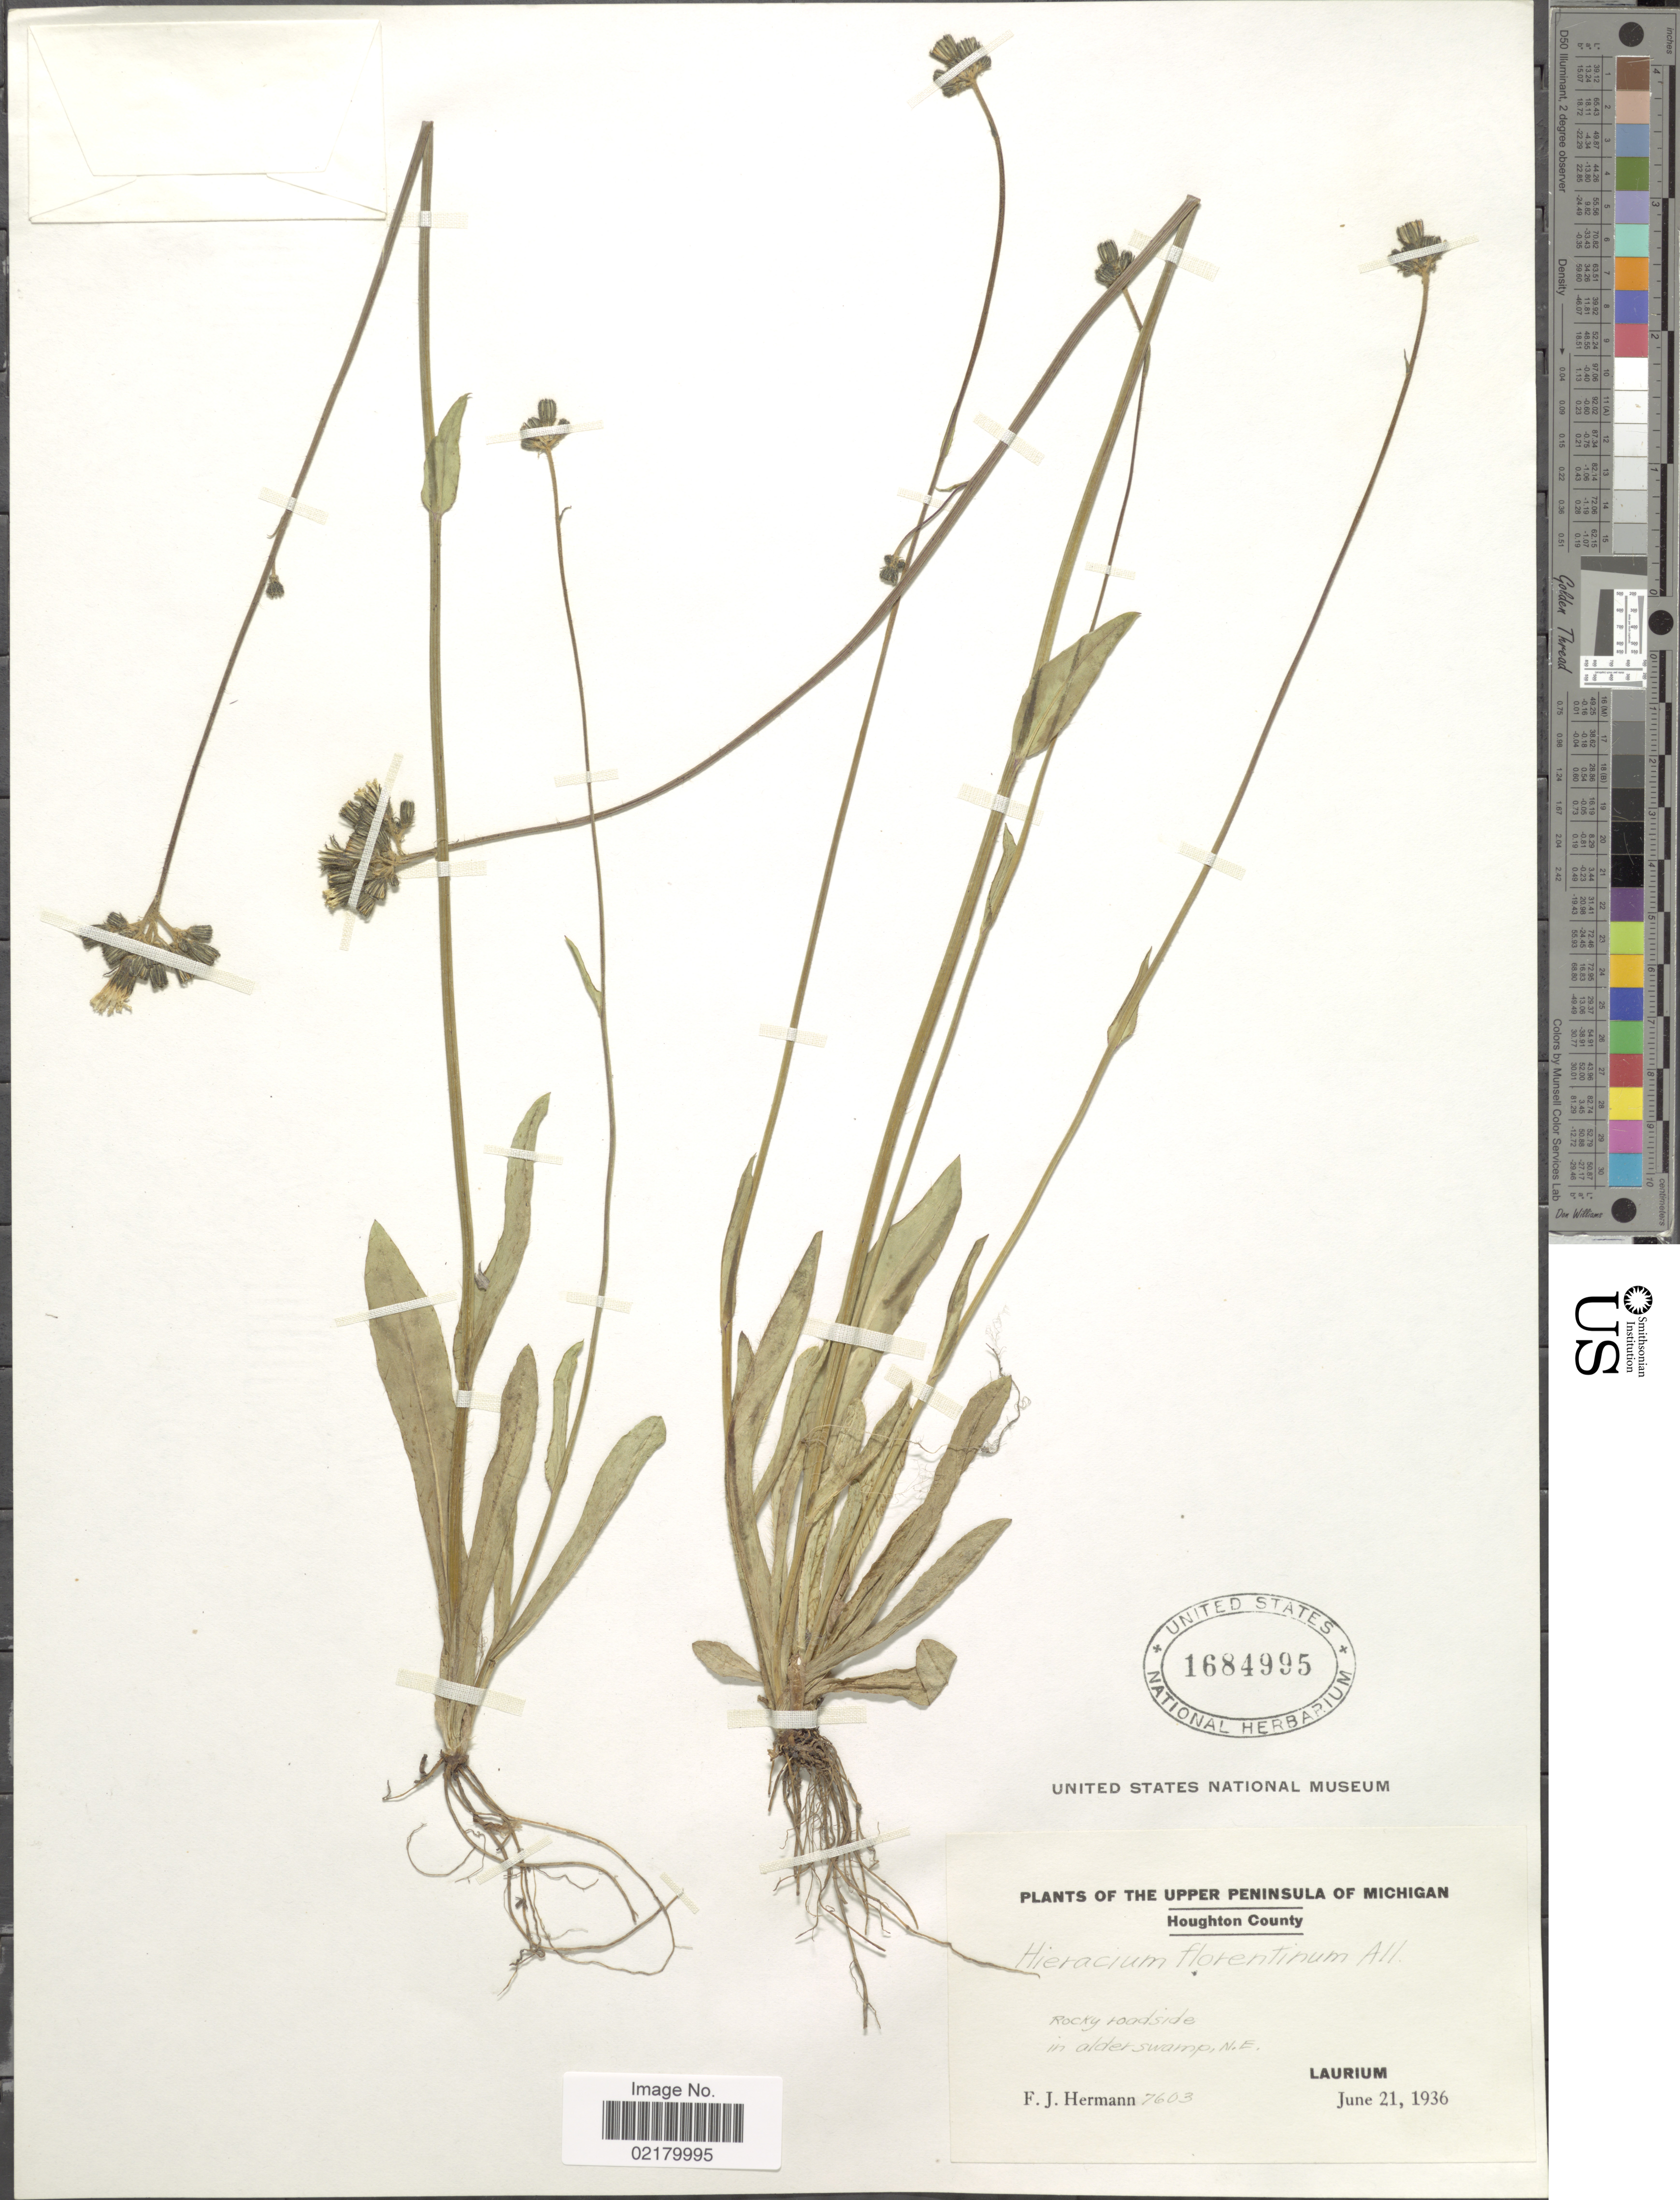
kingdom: Plantae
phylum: Tracheophyta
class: Magnoliopsida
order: Asterales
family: Asteraceae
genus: Pilosella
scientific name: Pilosella piloselloides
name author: (Vill.) Soják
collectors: F. J. Hermann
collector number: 7603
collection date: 1936-06-21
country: United States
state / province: Michigan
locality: The Upper Peninsula of Michigan, Houghton County, Rocky roadside, in alder swamp, NE, Laurum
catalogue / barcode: US 1684995